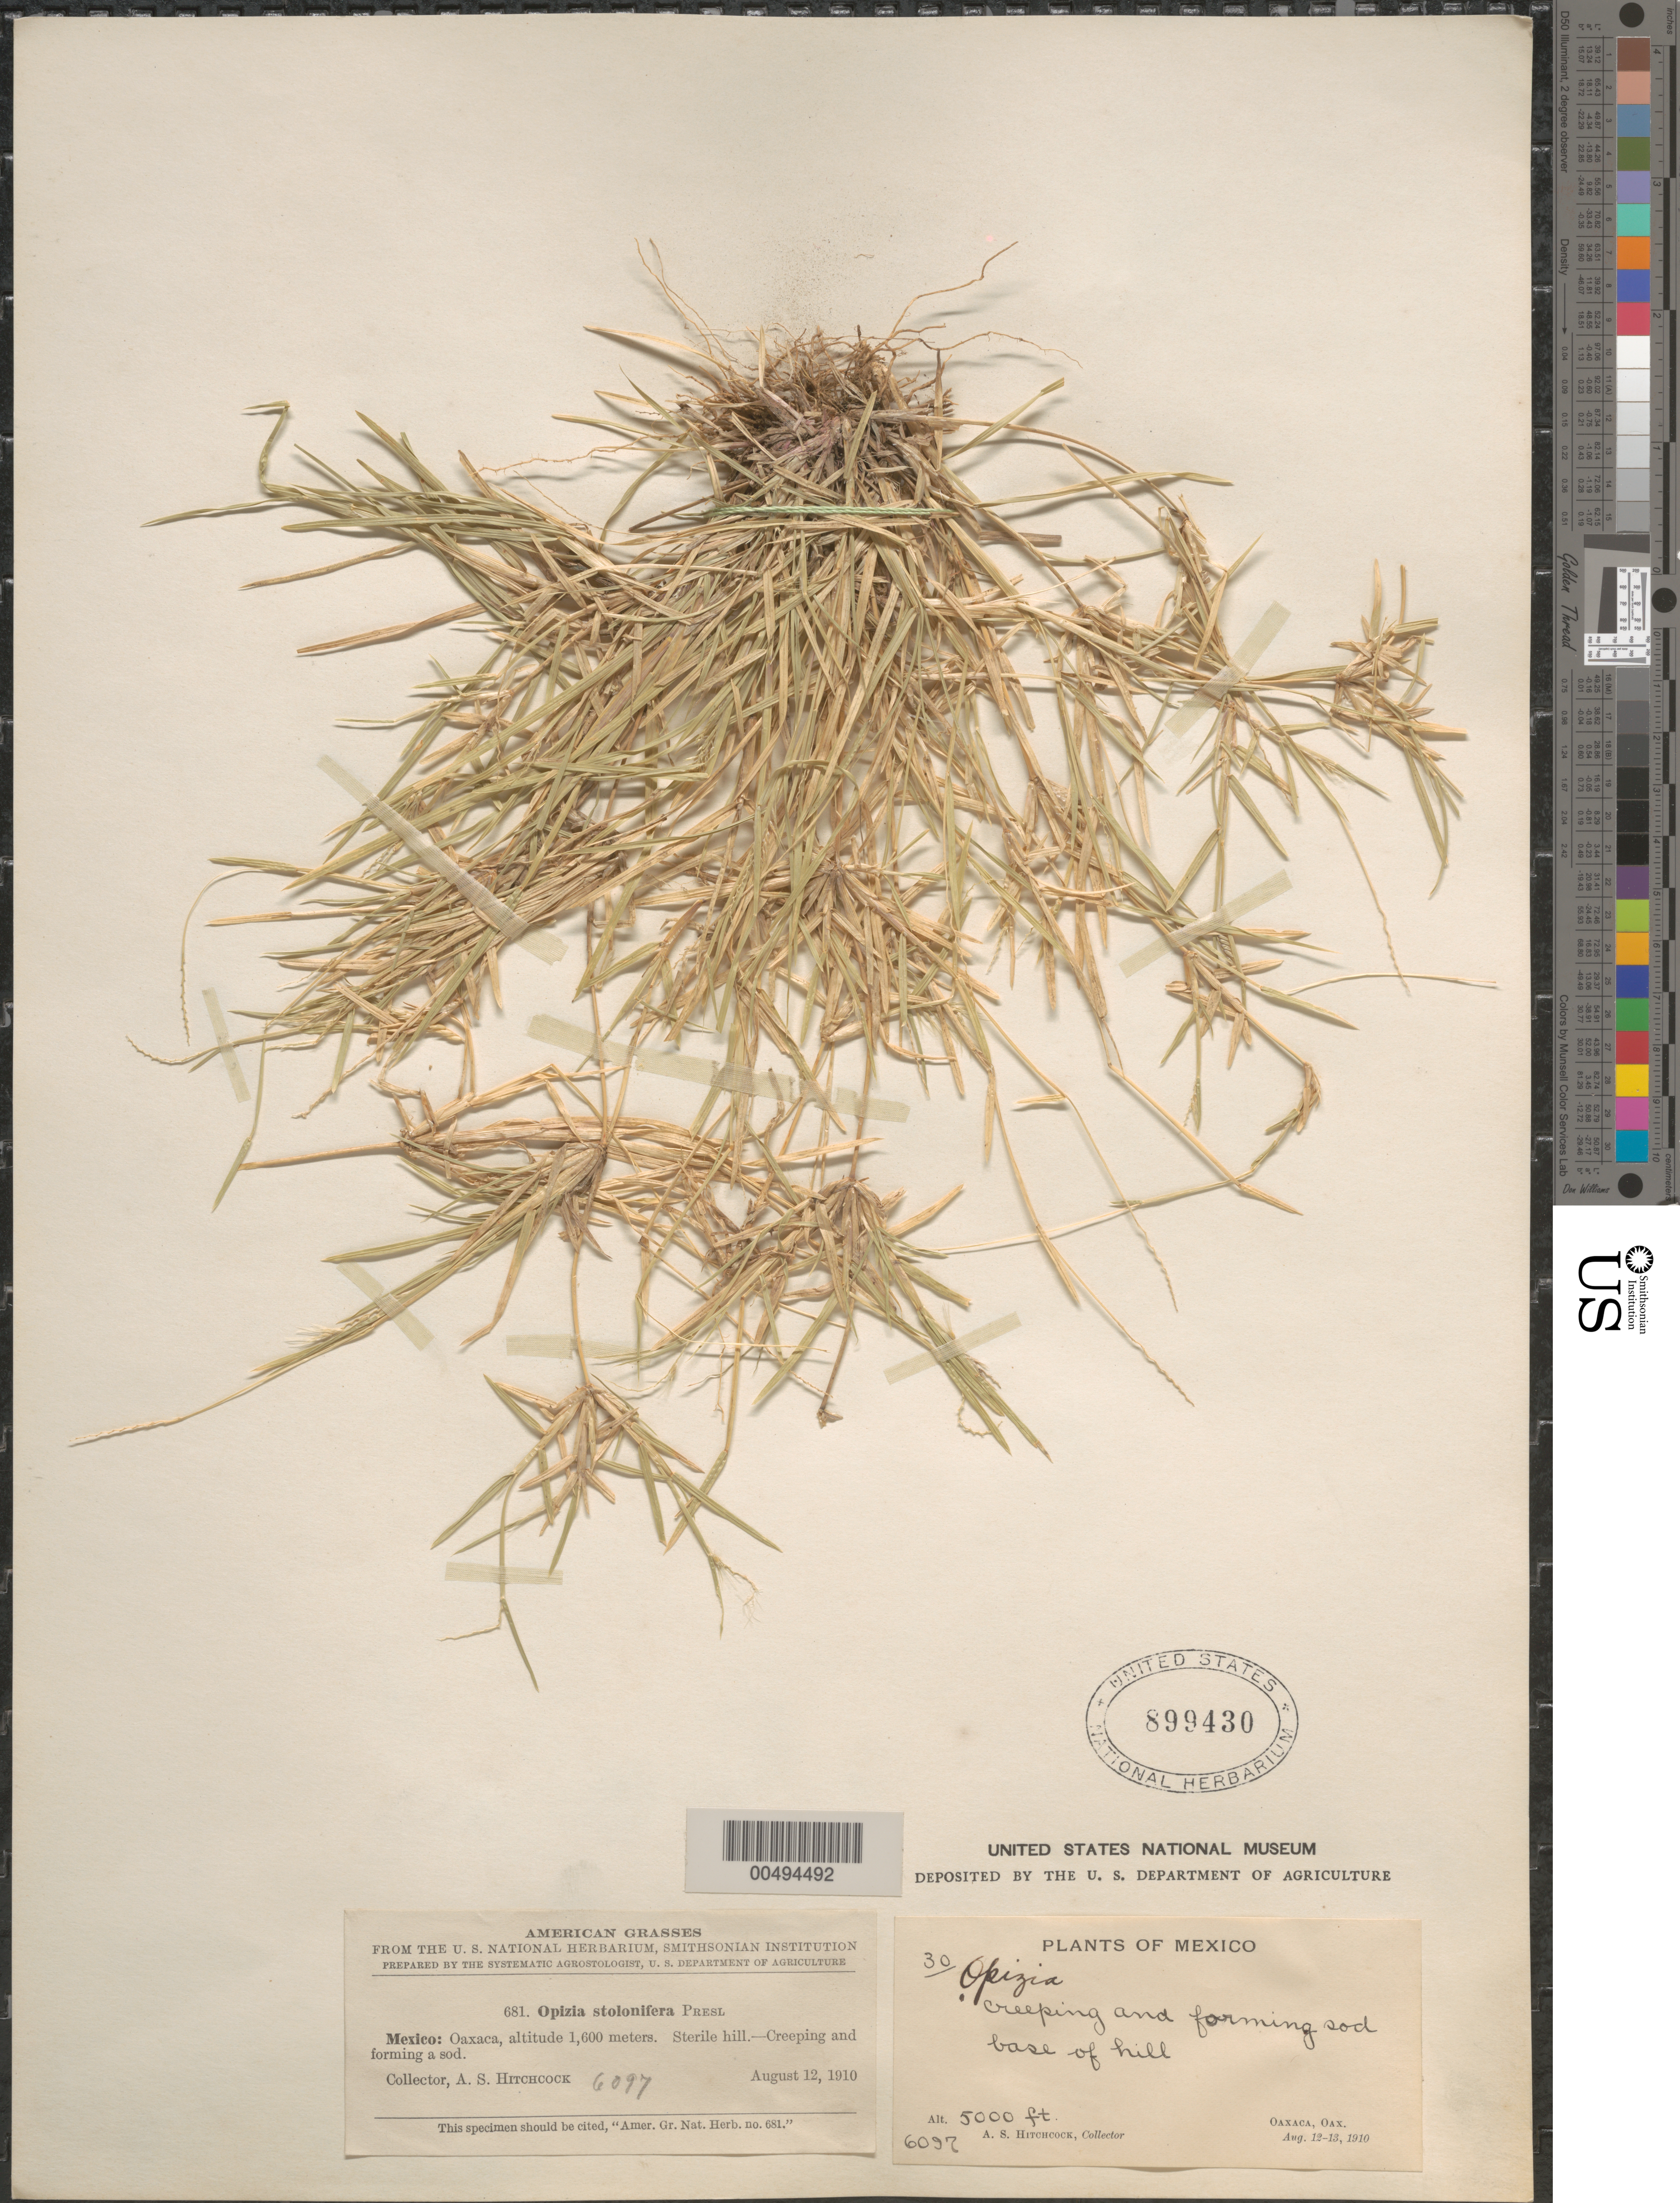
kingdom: Plantae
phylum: Tracheophyta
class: Liliopsida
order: Poales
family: Poaceae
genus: Opizia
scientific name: Opizia stolonifera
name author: J. Presl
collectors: A. S. Hitchcock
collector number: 6097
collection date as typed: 12 Aug 1910 to 13 Aug 1910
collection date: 1910-08-12/1910-08-13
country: Mexico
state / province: Oaxaca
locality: Oaxaca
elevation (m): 1524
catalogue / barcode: US 899430